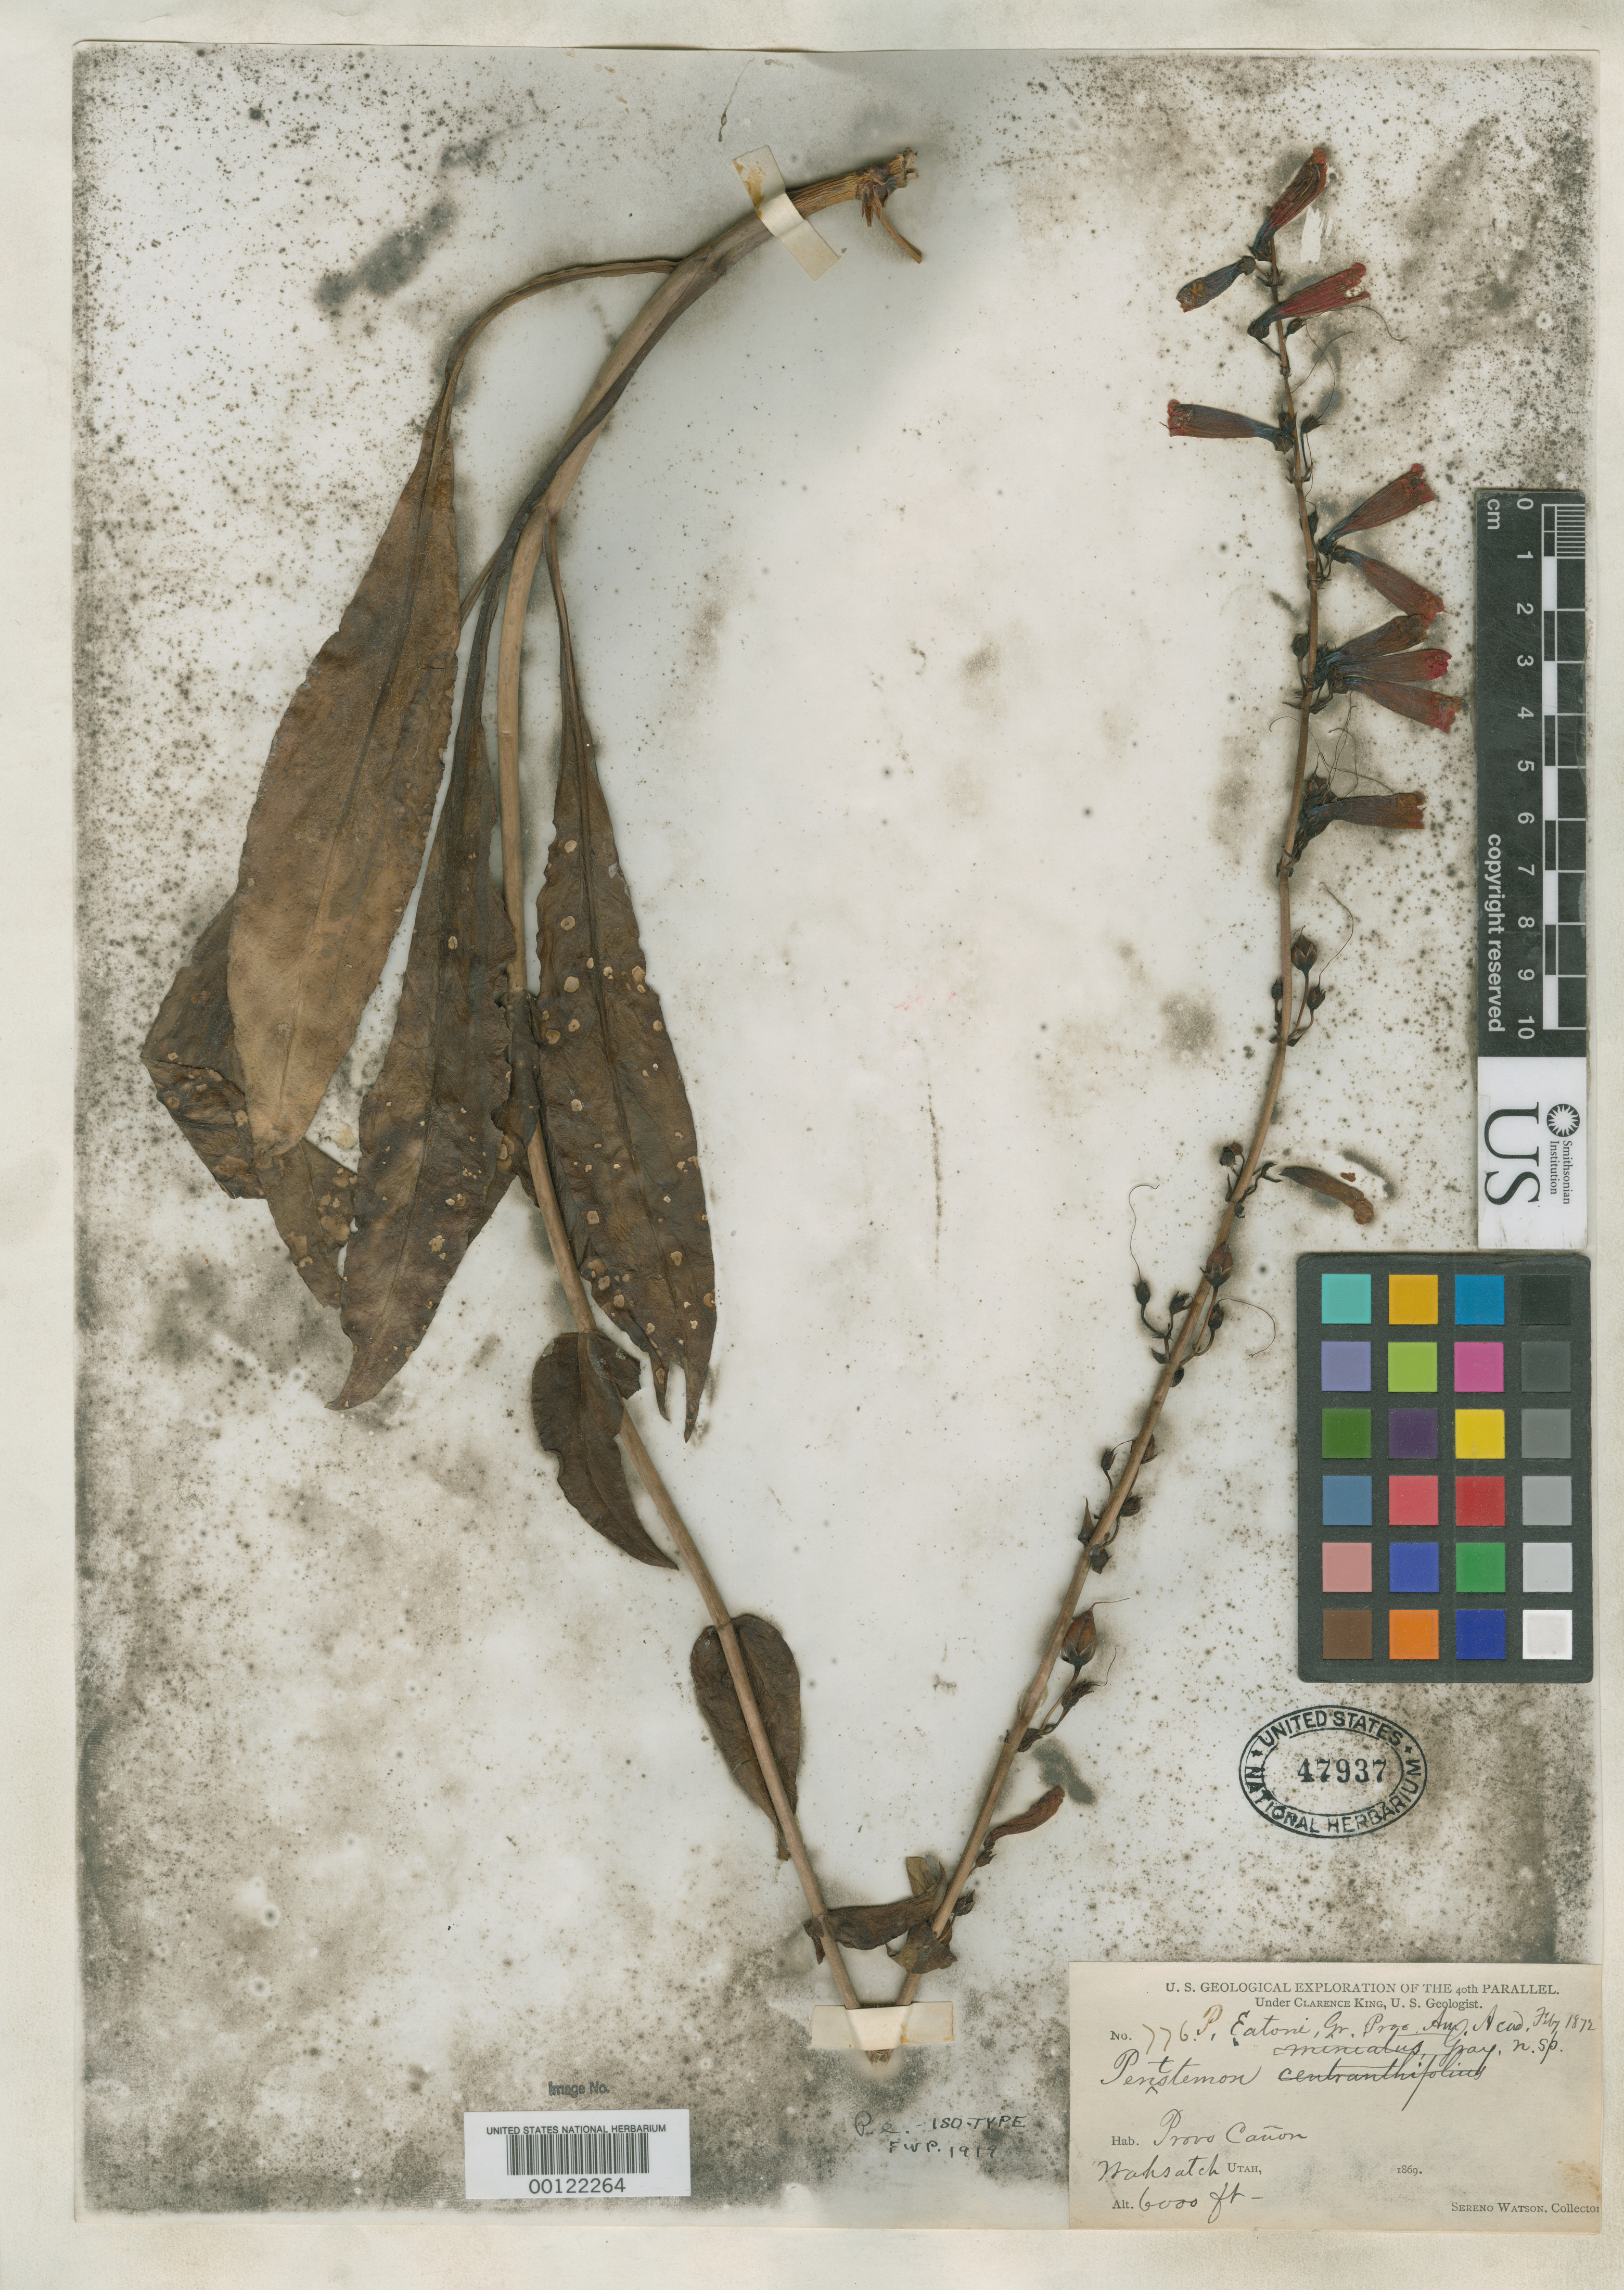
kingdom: Plantae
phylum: Tracheophyta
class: Magnoliopsida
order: Lamiales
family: Plantaginaceae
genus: Penstemon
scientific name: Penstemon eatonii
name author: A. Gray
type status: Isotype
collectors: S. Watson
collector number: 776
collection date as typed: Jul 1869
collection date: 1869-07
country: United States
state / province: Utah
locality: Wasatch Mountains; Provo Canyon.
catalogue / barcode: US 47937